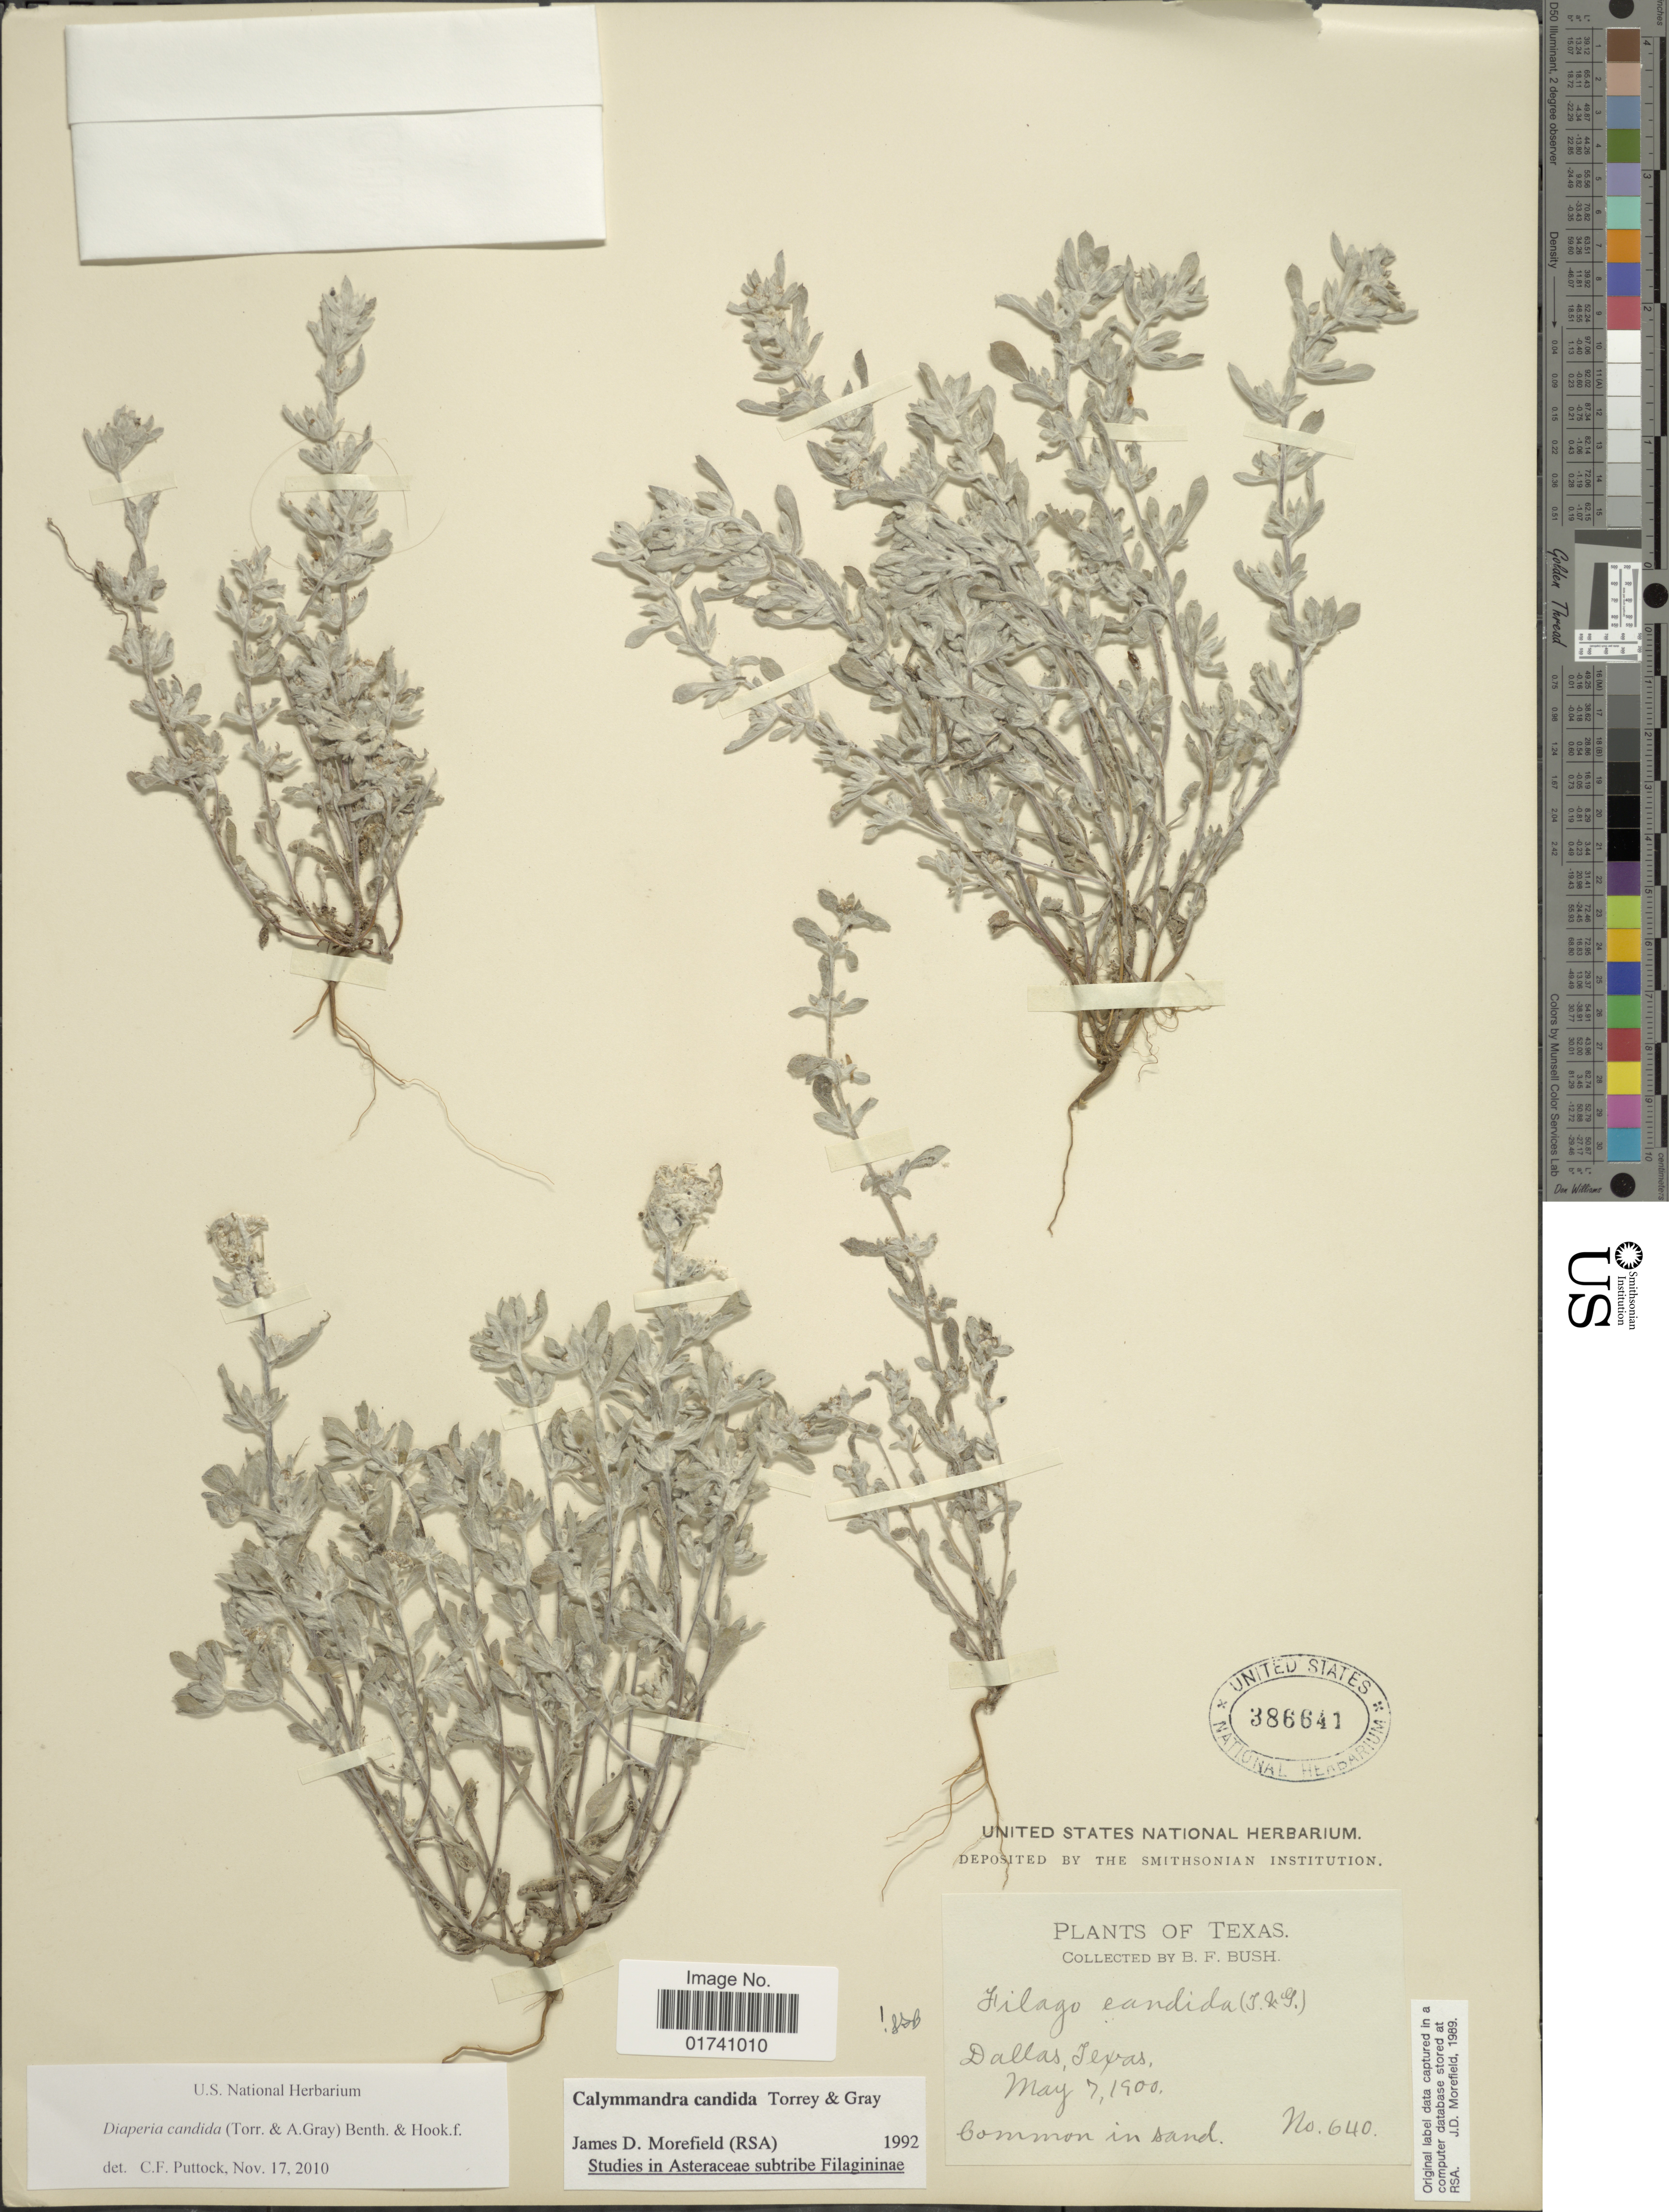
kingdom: Plantae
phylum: Tracheophyta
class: Magnoliopsida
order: Asterales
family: Asteraceae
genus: Diaperia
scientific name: Diaperia candida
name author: (Torr. & A. Gray) Benth. & Hook. f.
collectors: B. F. Bush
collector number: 640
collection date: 1900-05-07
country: United States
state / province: Texas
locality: Dallas.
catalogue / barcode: US 386641